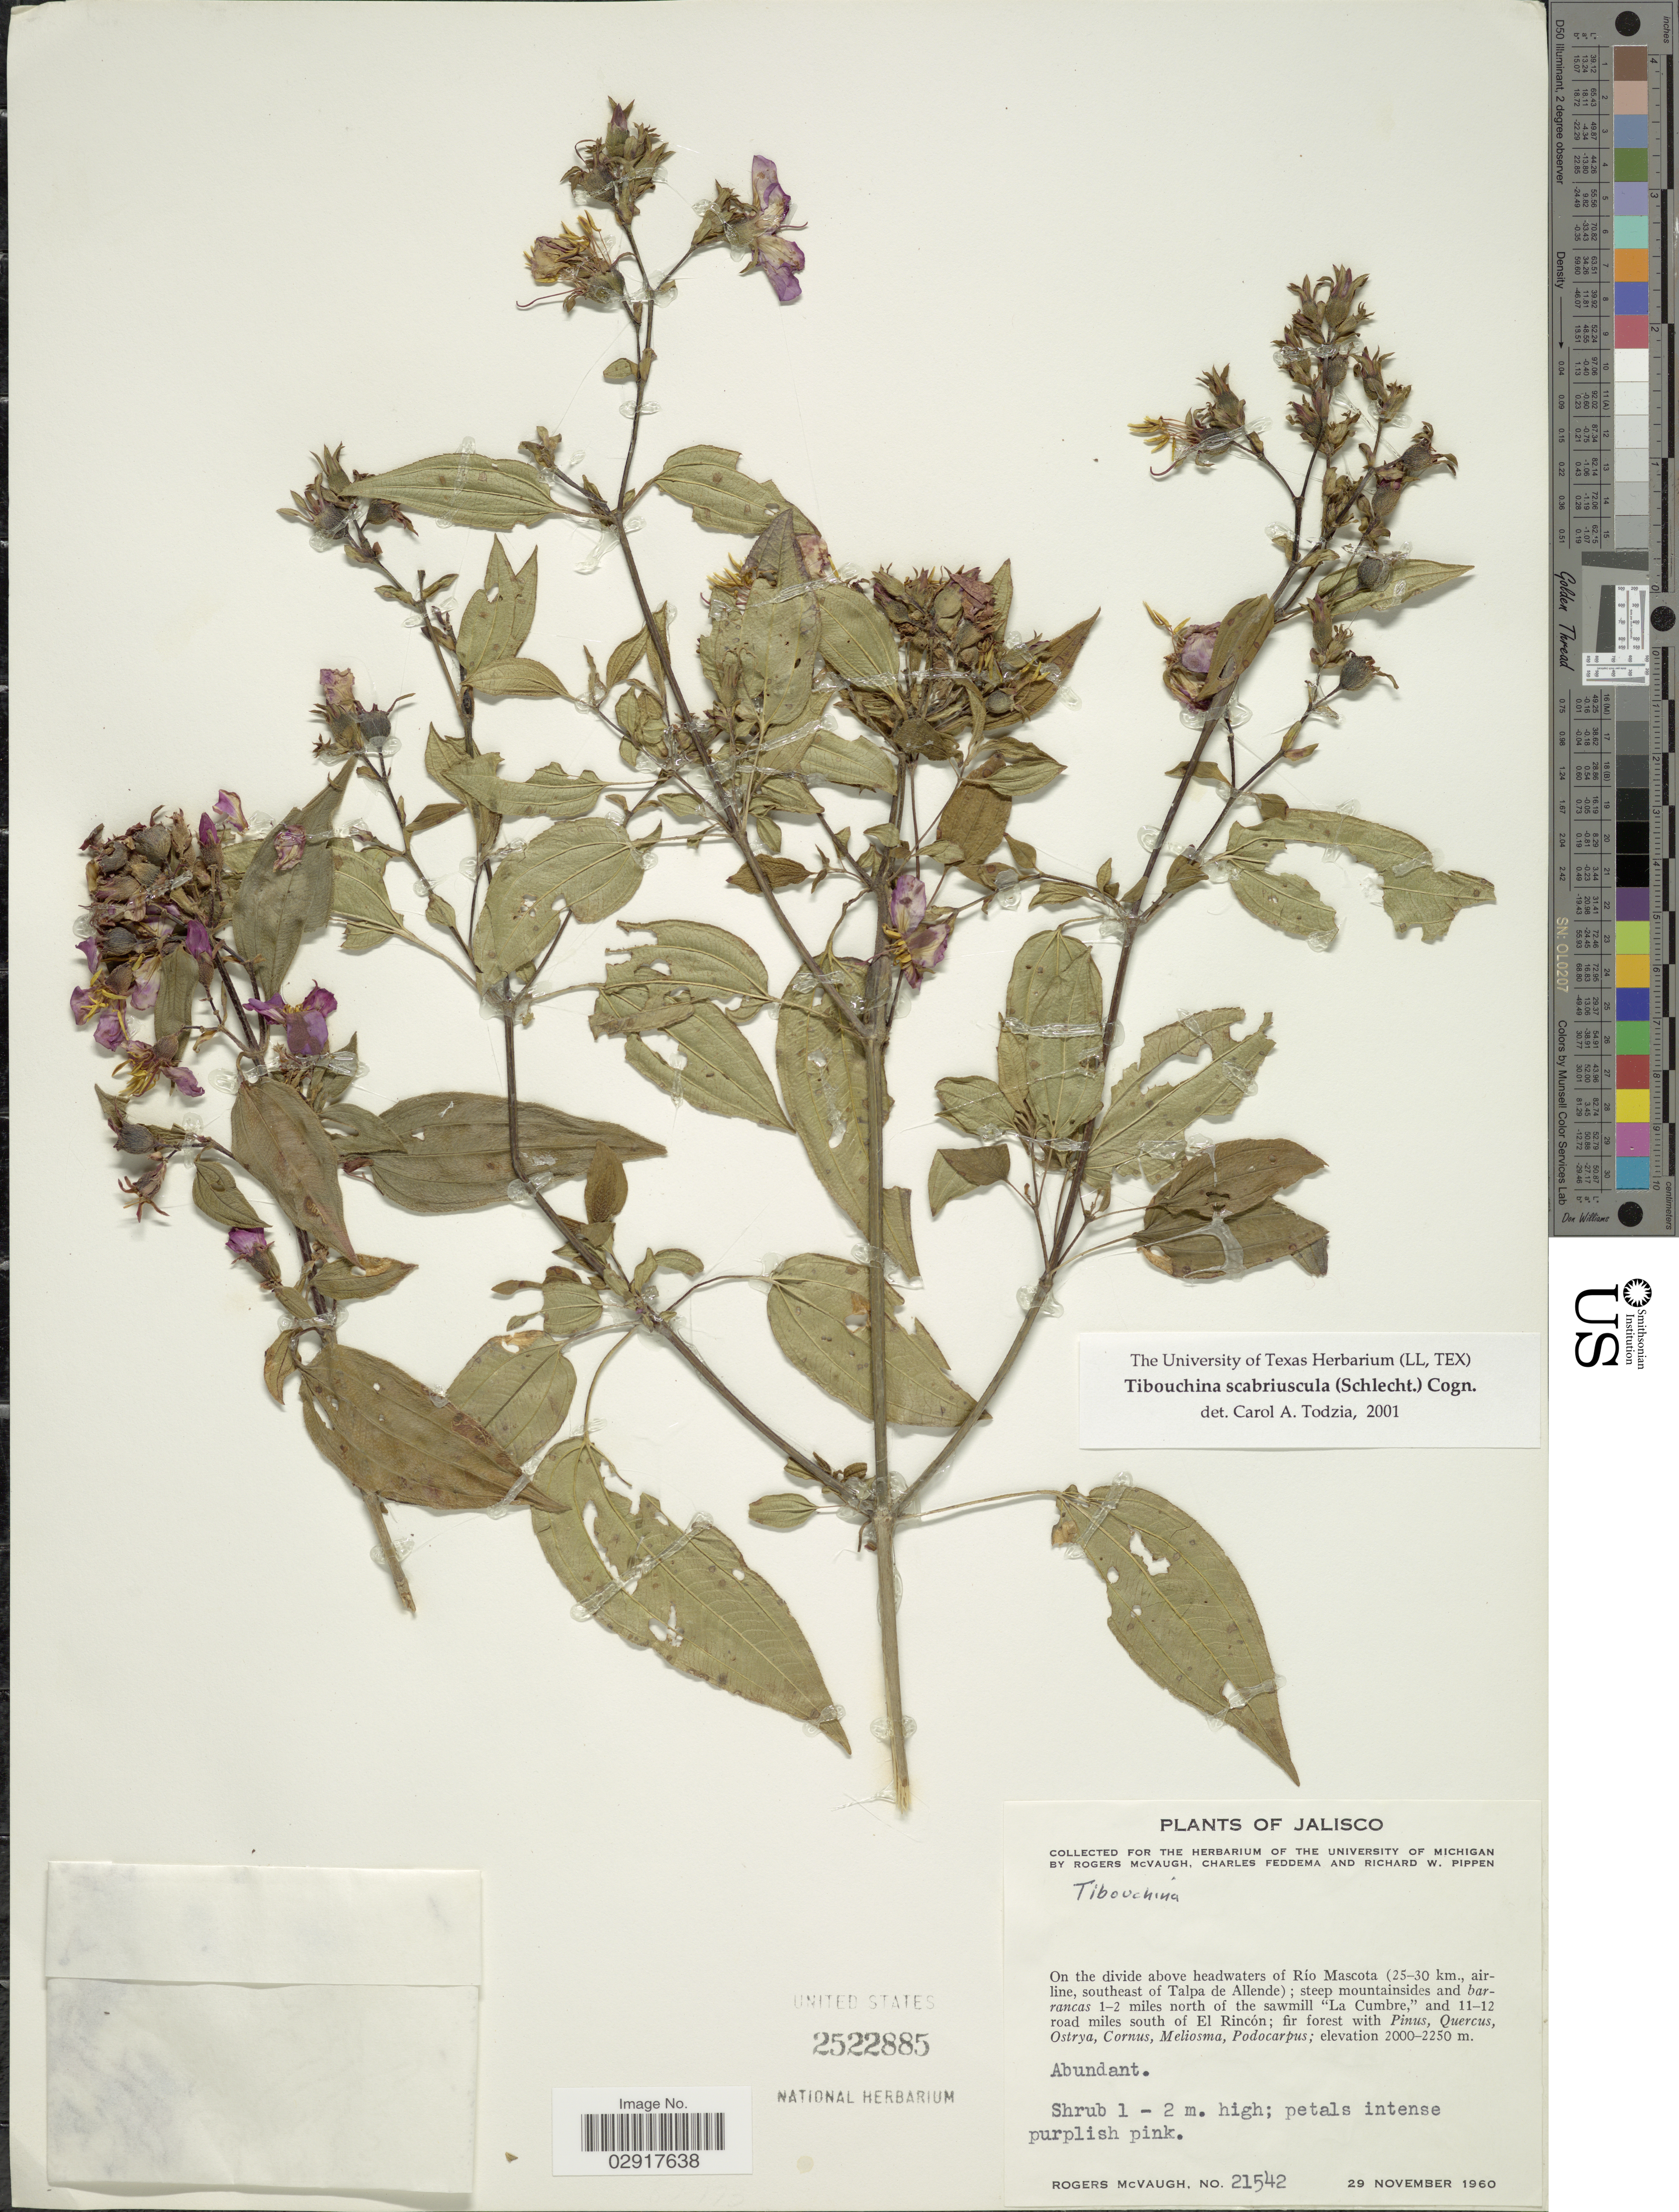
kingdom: Plantae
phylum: Tracheophyta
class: Magnoliopsida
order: Myrtales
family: Melastomataceae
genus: Chaetogastra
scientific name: Chaetogastra scabriuscula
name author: (Schltdl.) P.J.F. Guim. & Michelang.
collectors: R. McVaugh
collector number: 21542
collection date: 1960-11-29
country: Mexico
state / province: Jalisco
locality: On the divide above headwaters of Río Mascota (25-30 km., air-line, southeast of Talpa de Allende) ; steep mountainsides and barrancas 1-2 miles north of the sawmill "La Cumbre," and 11-12 road miles south of El Rincón.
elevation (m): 2000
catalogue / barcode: US 2522885